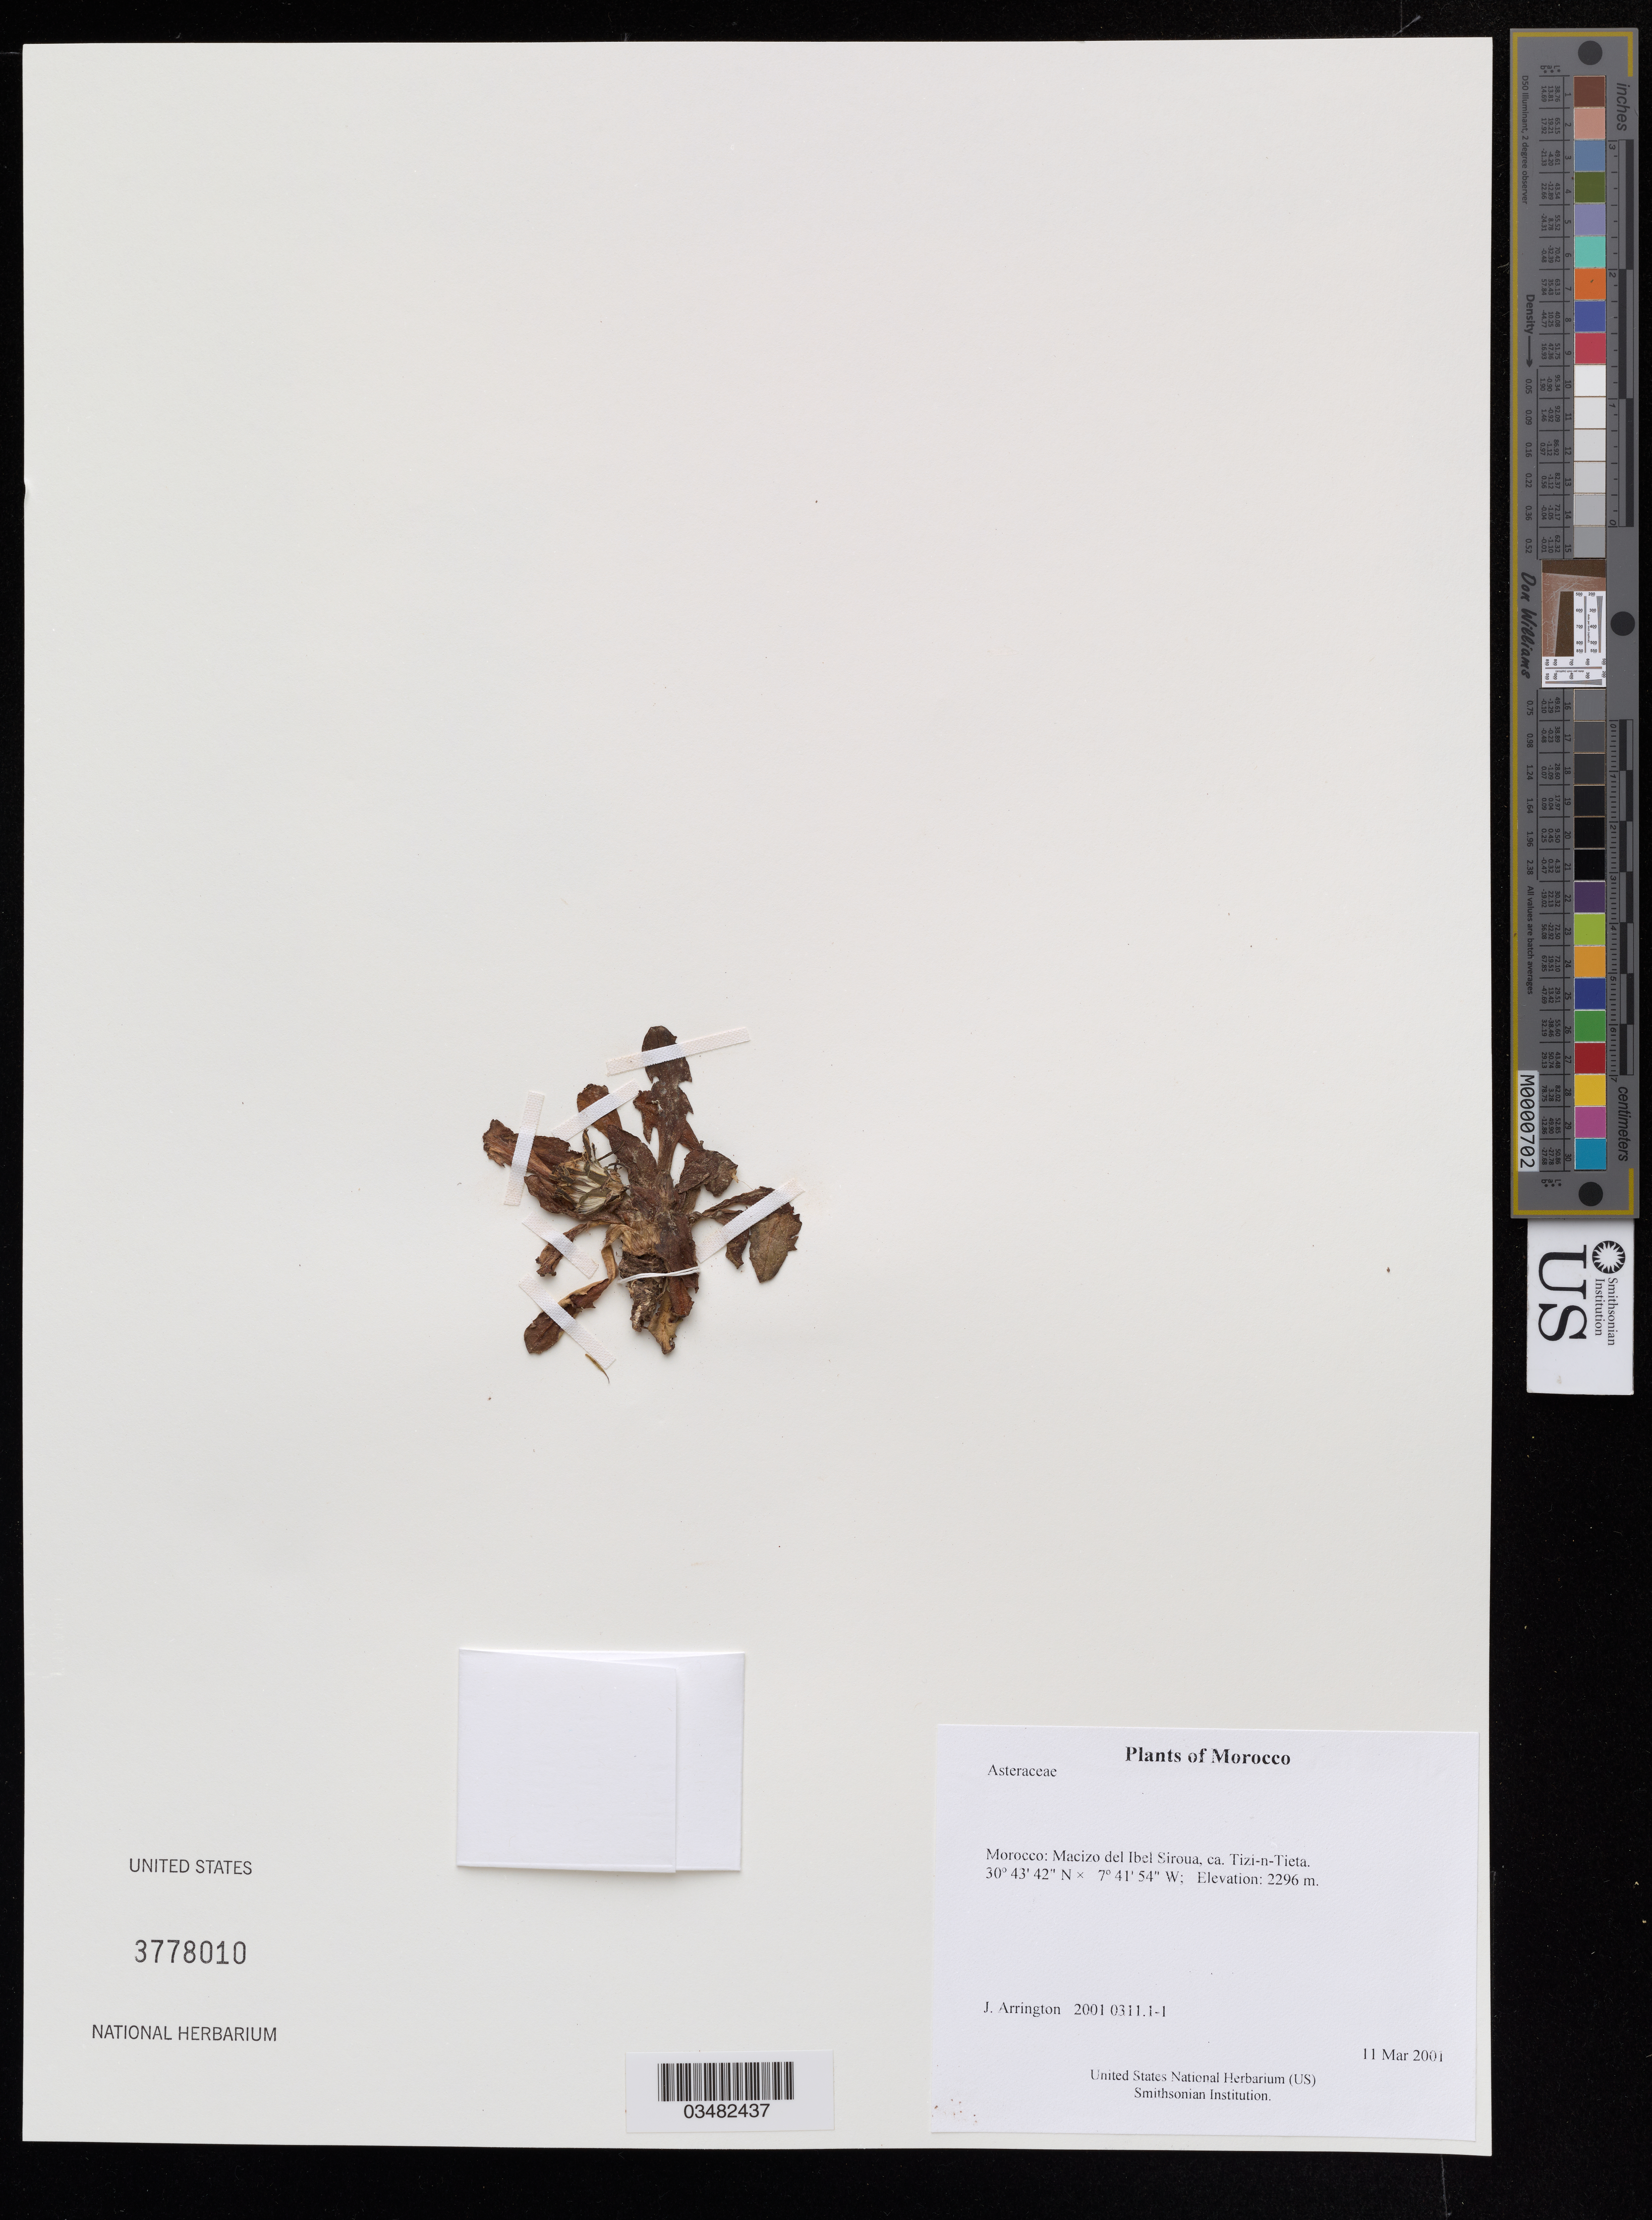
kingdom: Plantae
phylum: Tracheophyta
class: Magnoliopsida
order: Asterales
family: Asteraceae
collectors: J. Arrington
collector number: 2001 0311.1-1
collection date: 2001-03-11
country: Morocco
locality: Macizo del Ibel Siroua, ca. Tizi-n-Tieta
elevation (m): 2296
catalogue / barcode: US 3778010